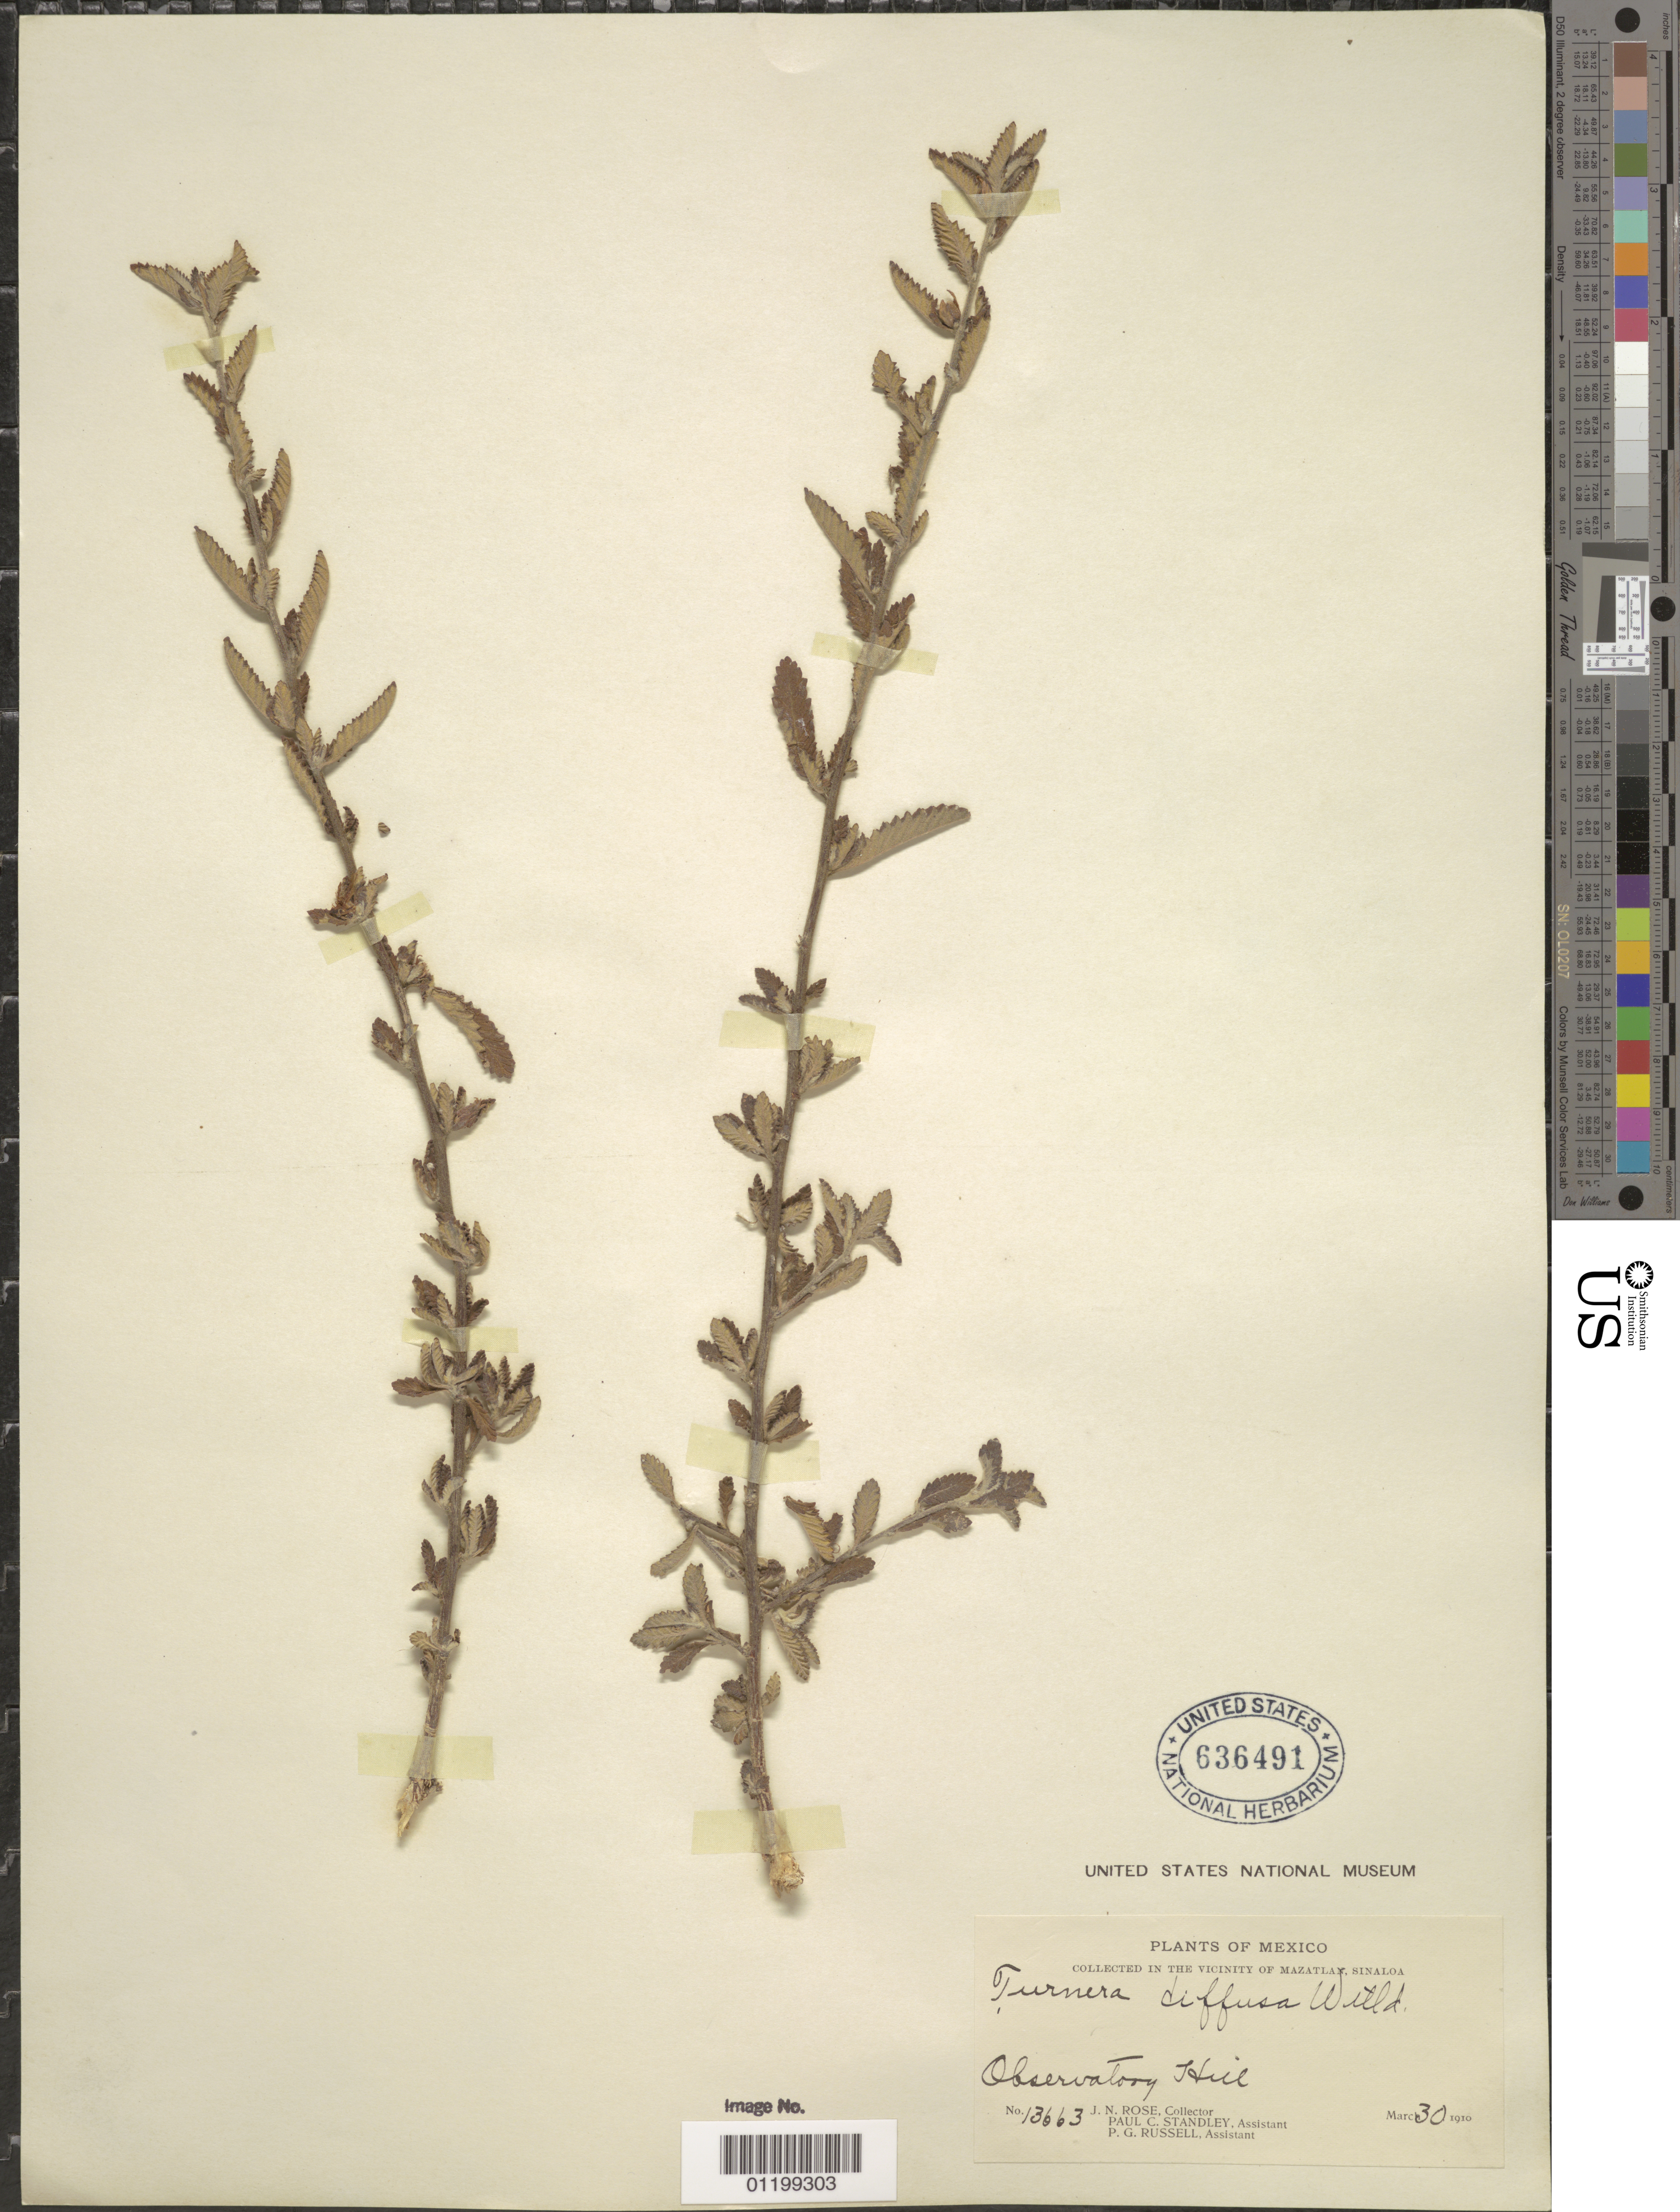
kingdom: Plantae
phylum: Tracheophyta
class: Magnoliopsida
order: Malpighiales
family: Turneraceae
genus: Turnera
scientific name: Turnera diffusa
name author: Willd. ex Schult.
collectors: J. N. Rose, P. C. Standley & P. G. Russell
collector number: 13663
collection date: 1910-03-30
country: Mexico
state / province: Sinaloa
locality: in the vicinity of Mazatlan, Observatory Hill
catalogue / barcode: US 636491